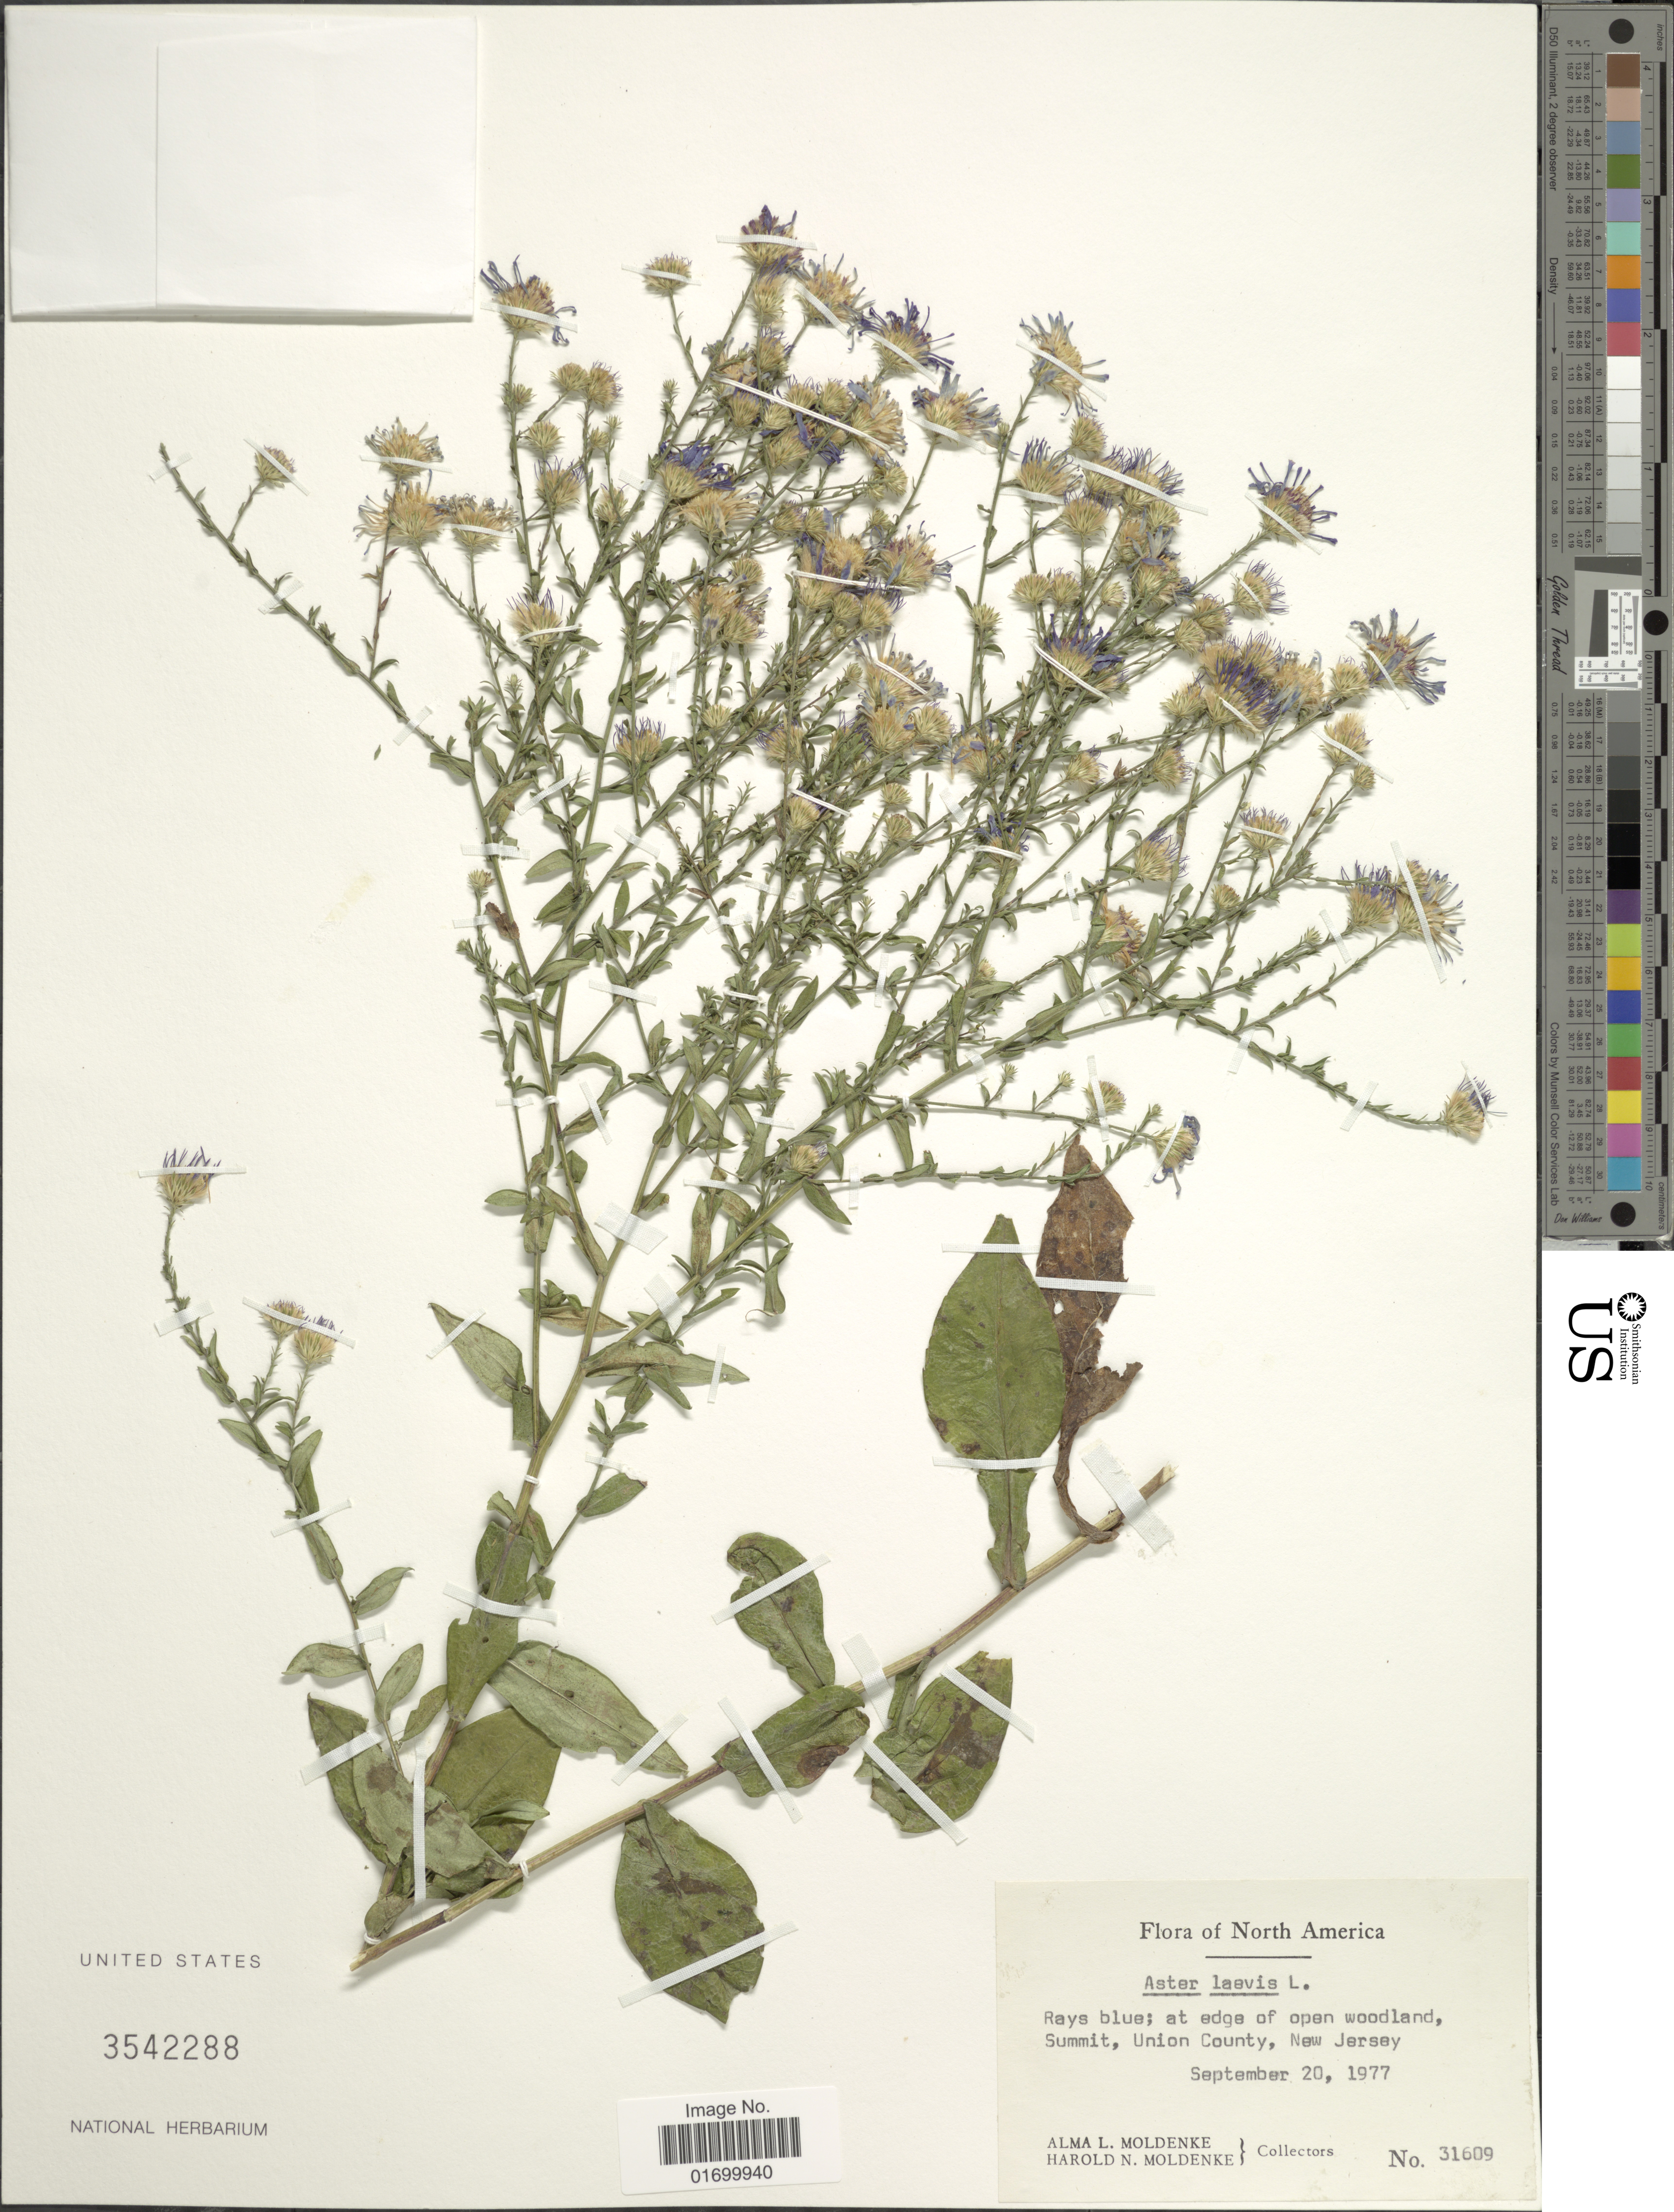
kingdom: Plantae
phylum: Tracheophyta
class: Magnoliopsida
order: Asterales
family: Asteraceae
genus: Symphyotrichum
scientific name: Symphyotrichum laeve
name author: (L.) Á. Löve & D. Löve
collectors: A. L. Moldenke & H. N. Moldenke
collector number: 31609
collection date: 1977-09-20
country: United States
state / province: New Jersey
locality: At edge of open woodland, Summit, Union County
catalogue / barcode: US 3542288